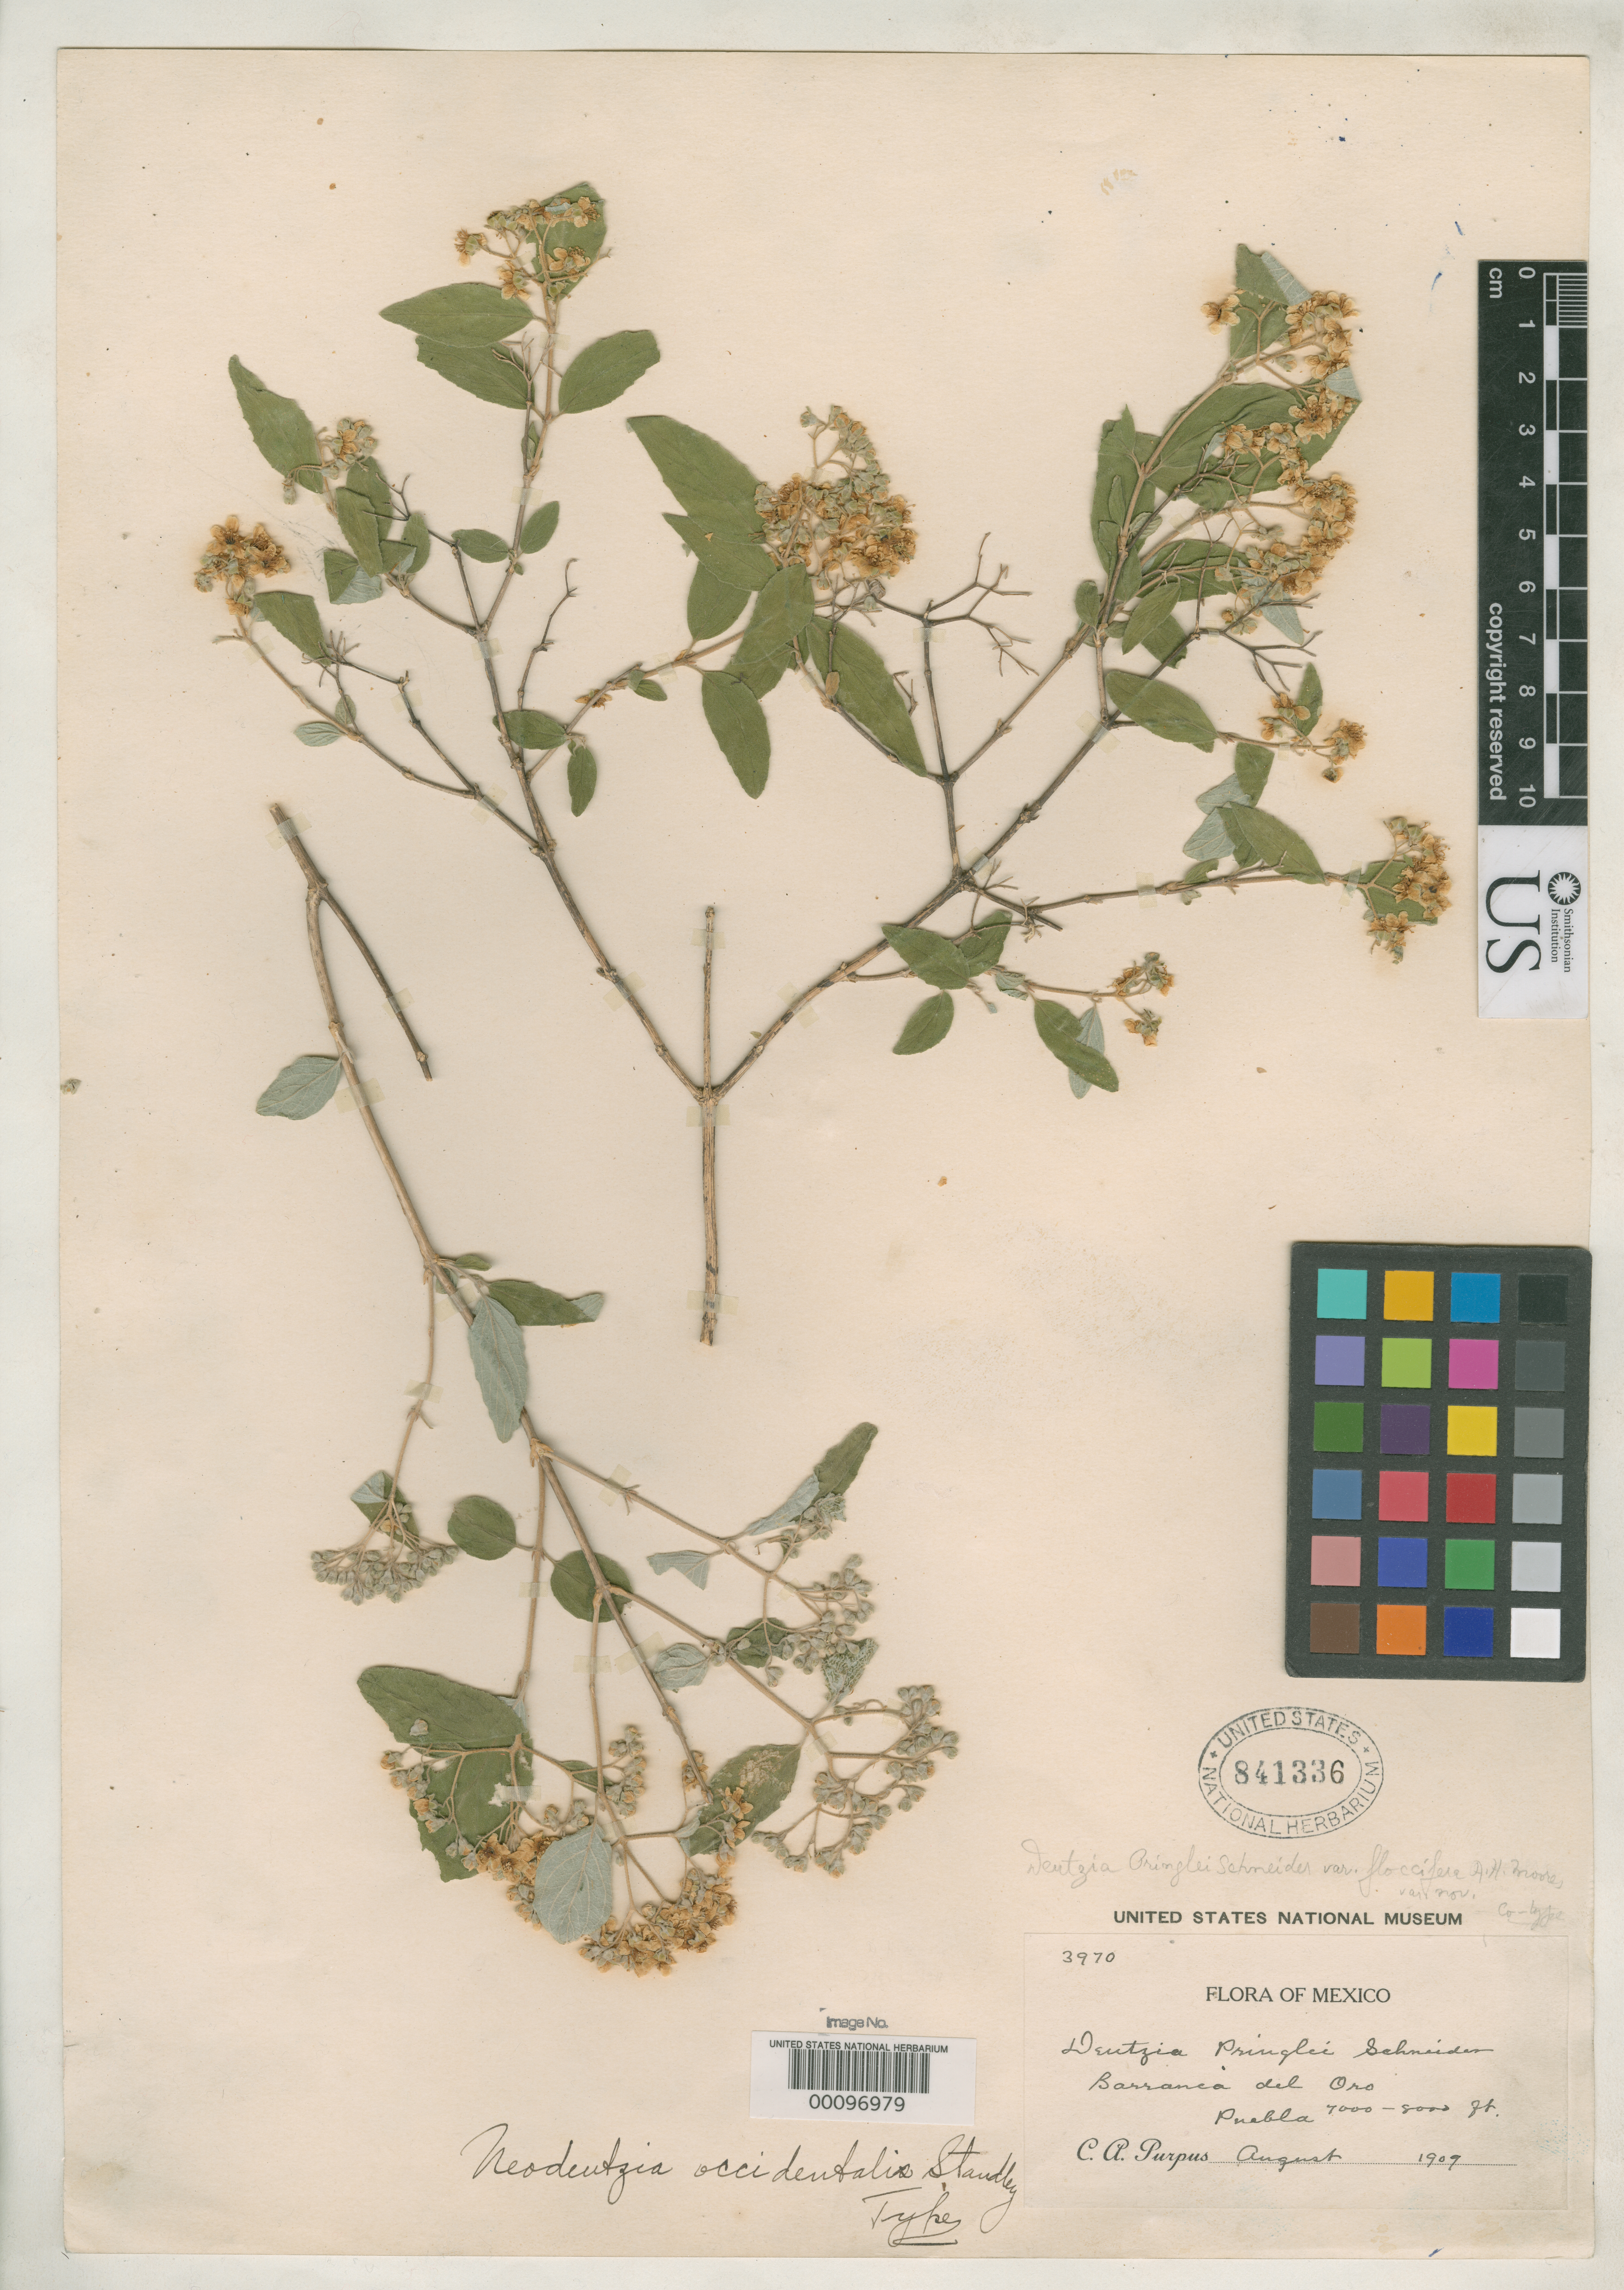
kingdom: Plantae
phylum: Tracheophyta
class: Magnoliopsida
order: Cornales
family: Hydrangeaceae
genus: Deutzia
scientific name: Deutzia occidentalis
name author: Standl.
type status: Holotype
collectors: C. A. Purpus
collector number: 3970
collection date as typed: Aug 1909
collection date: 1909-08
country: Mexico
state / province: Puebla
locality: Barranca del Oro.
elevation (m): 2100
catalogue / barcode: US 841336